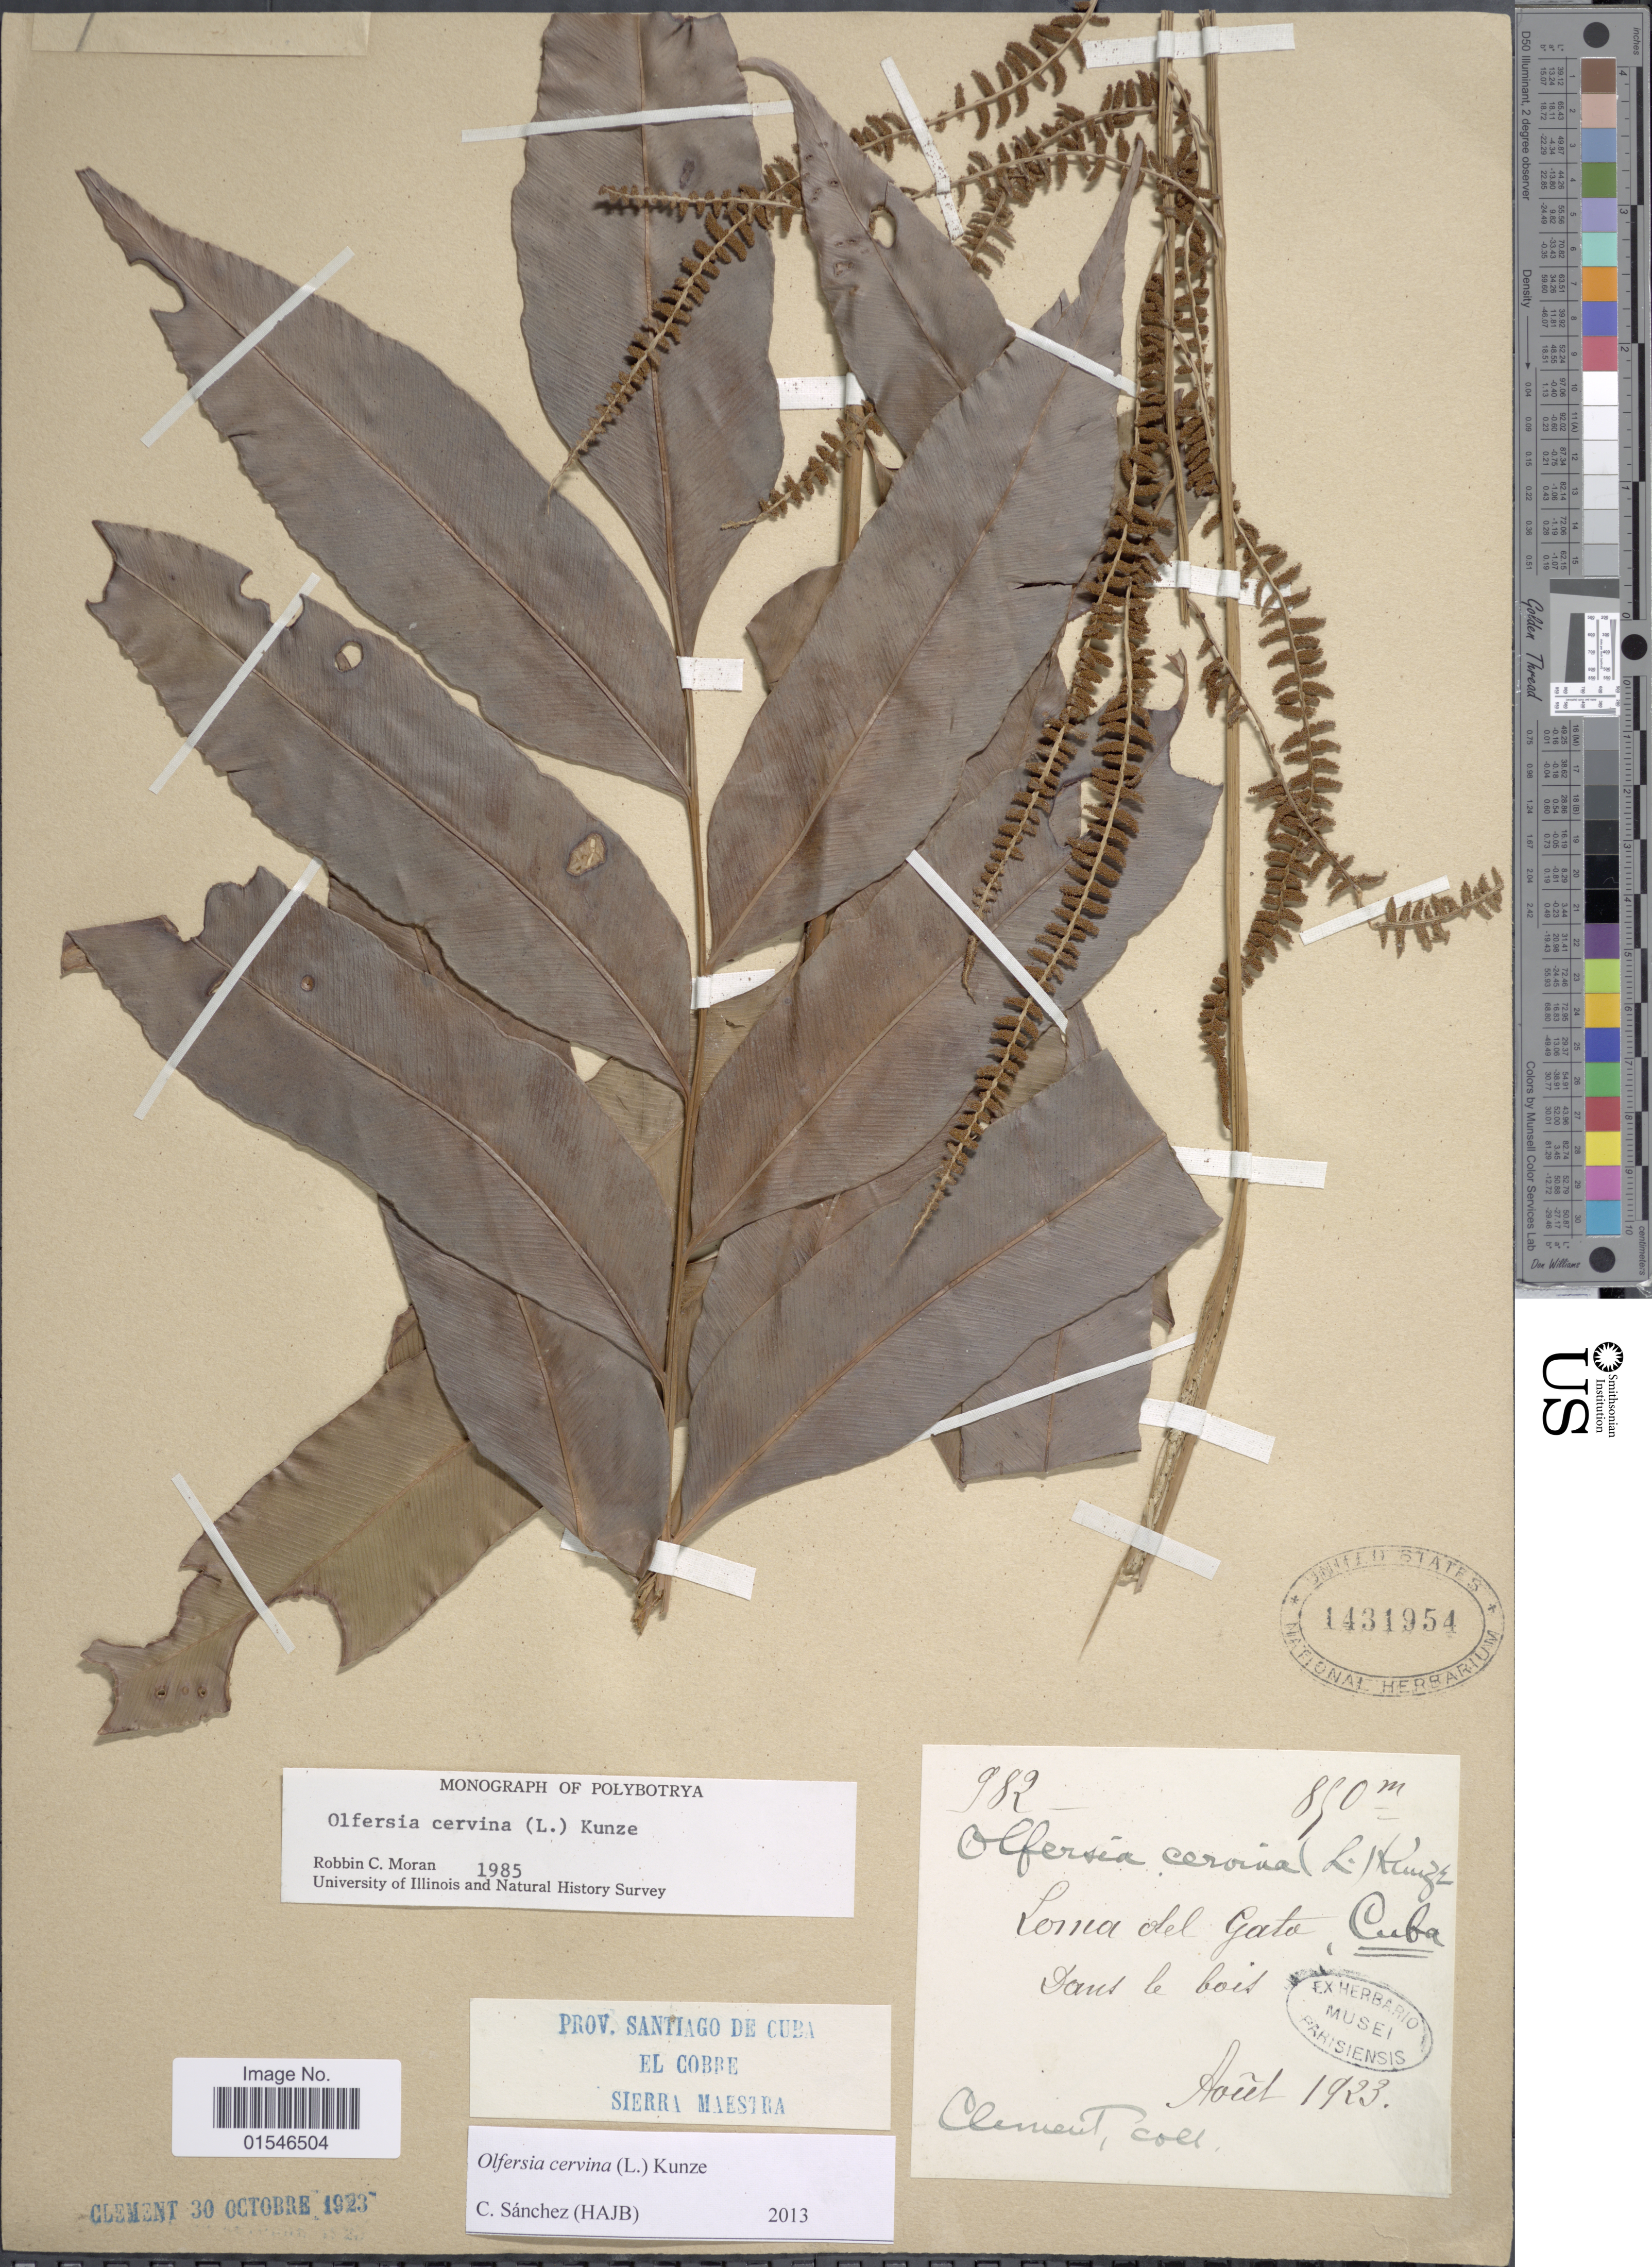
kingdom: Plantae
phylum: Tracheophyta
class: Polypodiopsida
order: Polypodiales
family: Dryopteridaceae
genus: Olfersia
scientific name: Olfersia cervina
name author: (L.) Kunze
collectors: -. Clement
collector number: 982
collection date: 1923-08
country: Cuba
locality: Loma del gato. Dans le bois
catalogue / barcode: US 1431954